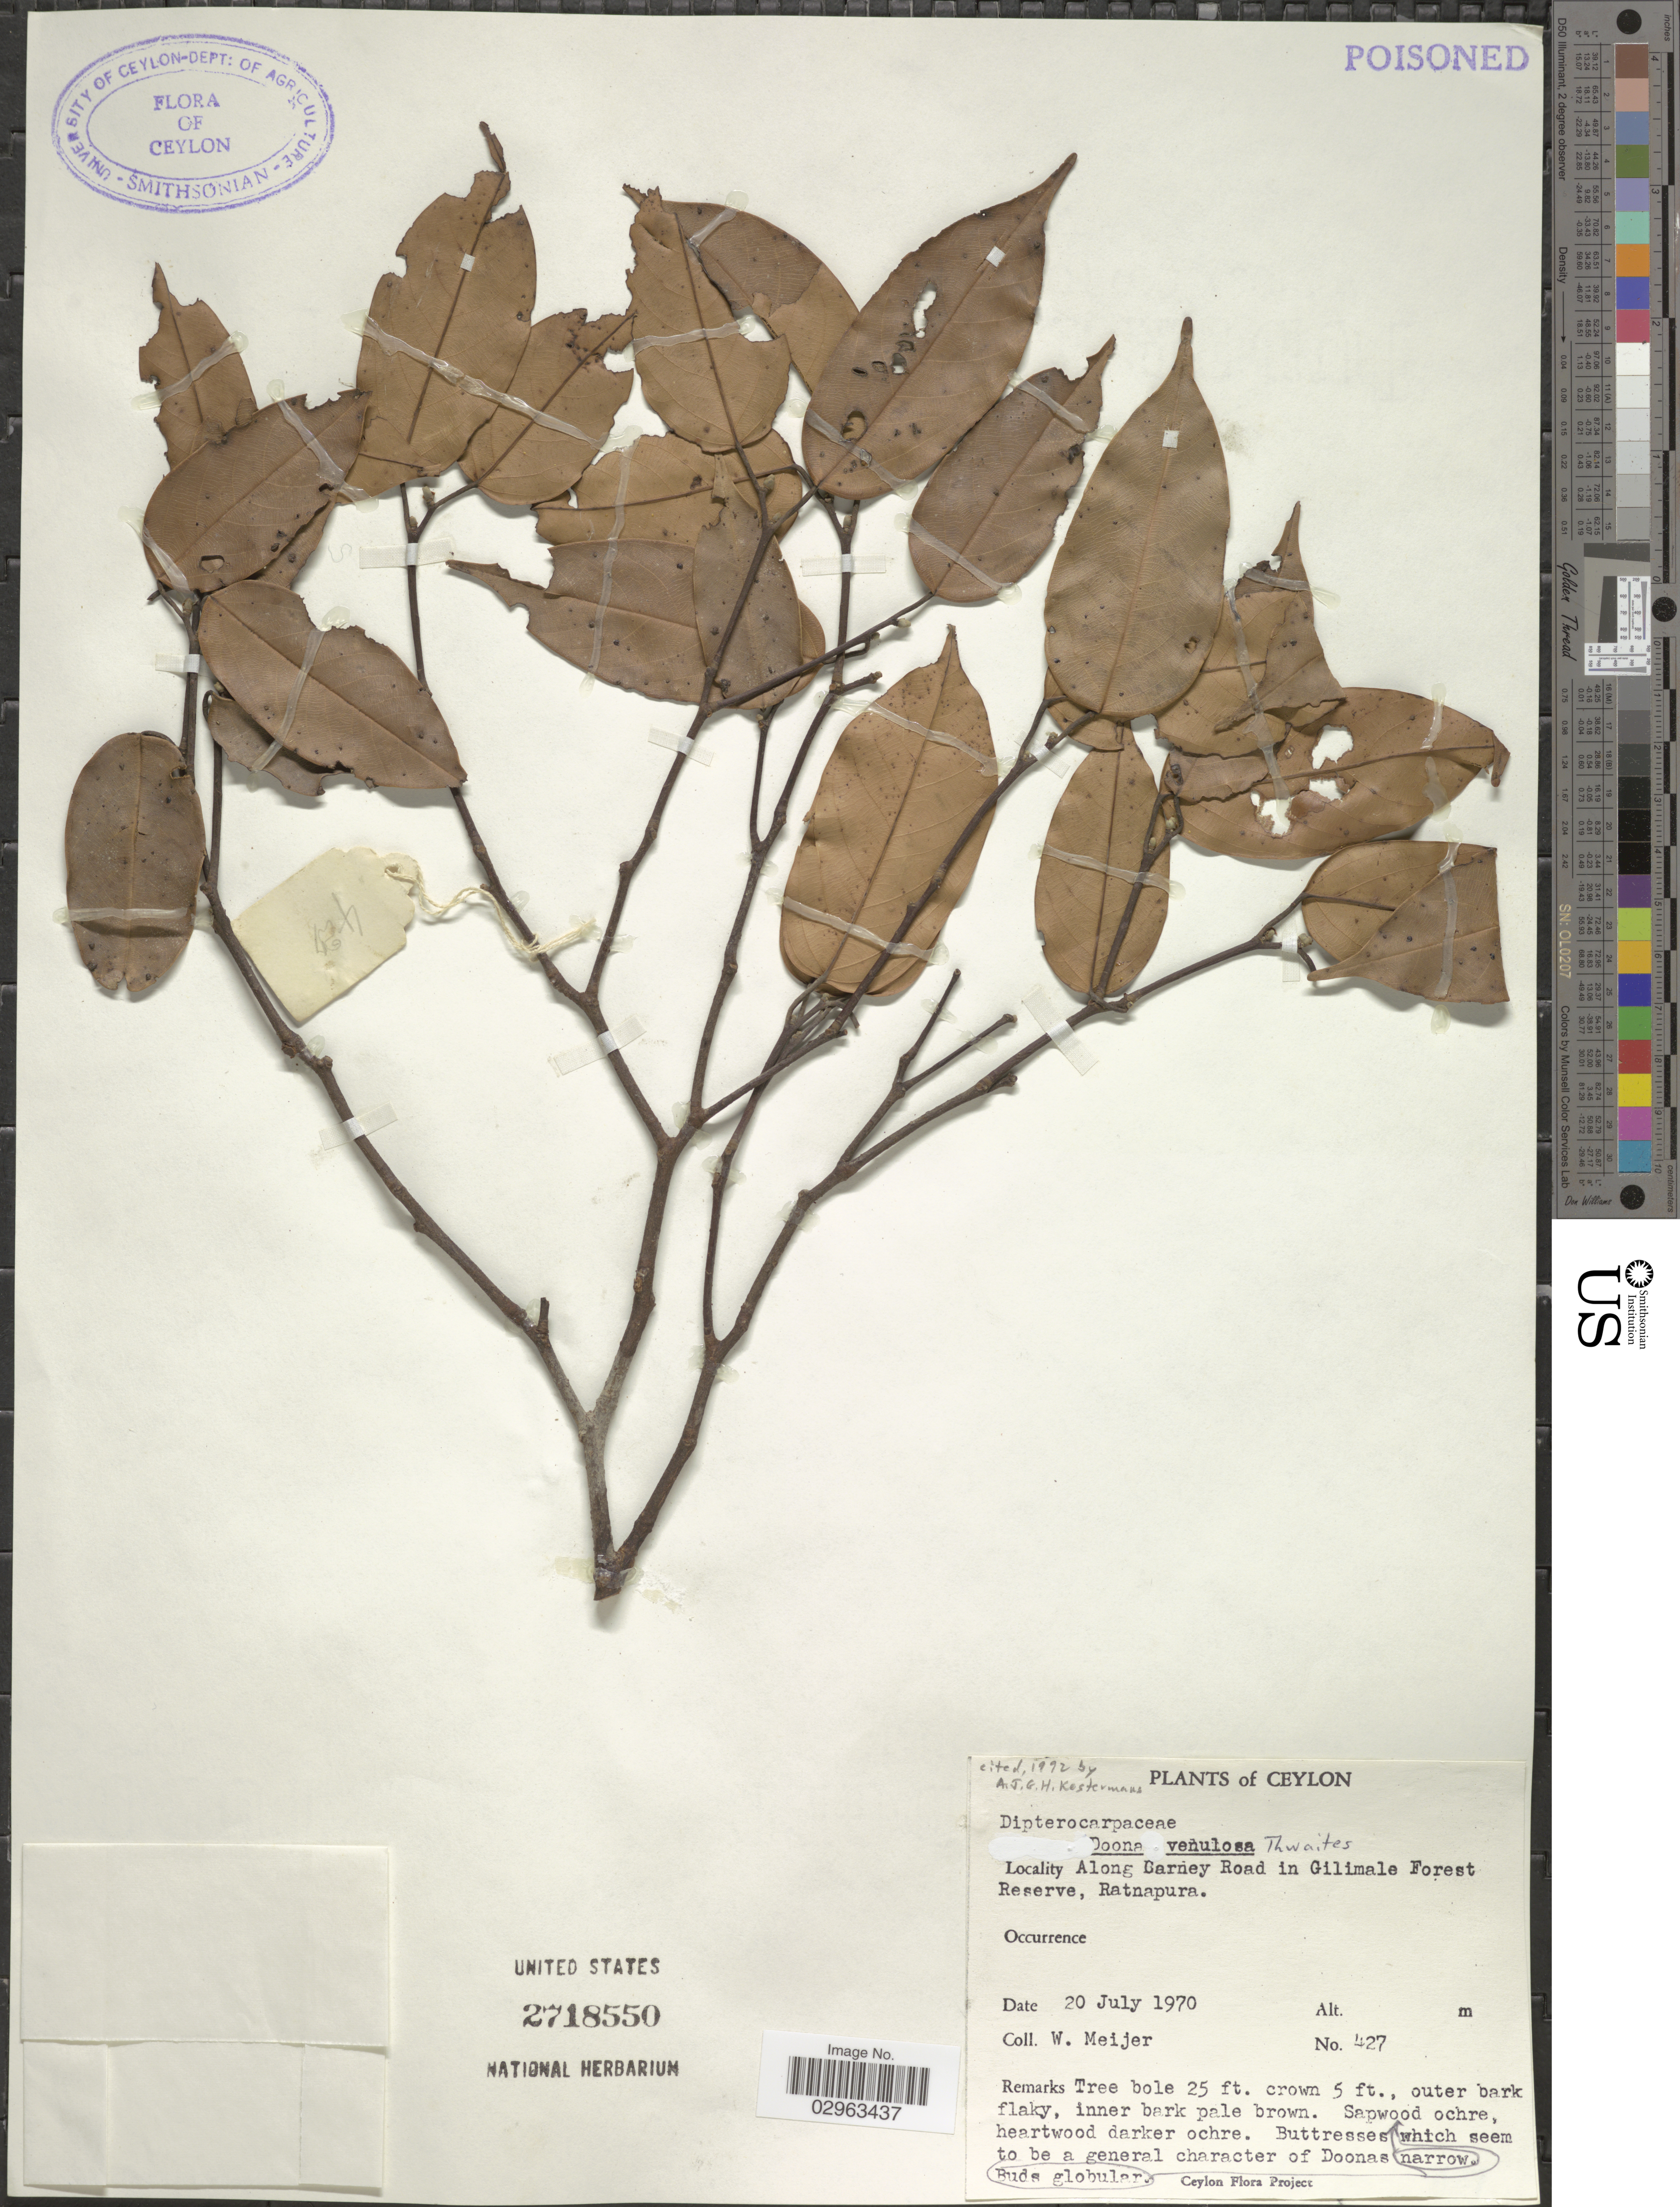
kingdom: Plantae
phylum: Tracheophyta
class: Magnoliopsida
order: Malvales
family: Dipterocarpaceae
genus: Doona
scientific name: Doona venulosa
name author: Thwaites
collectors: W. Meijer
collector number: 427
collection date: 1970-07-20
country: Sri Lanka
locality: Ceylon. Along Carney Road in Gilimale Forest Reserve, Ratnapura.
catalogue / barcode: US 2718550